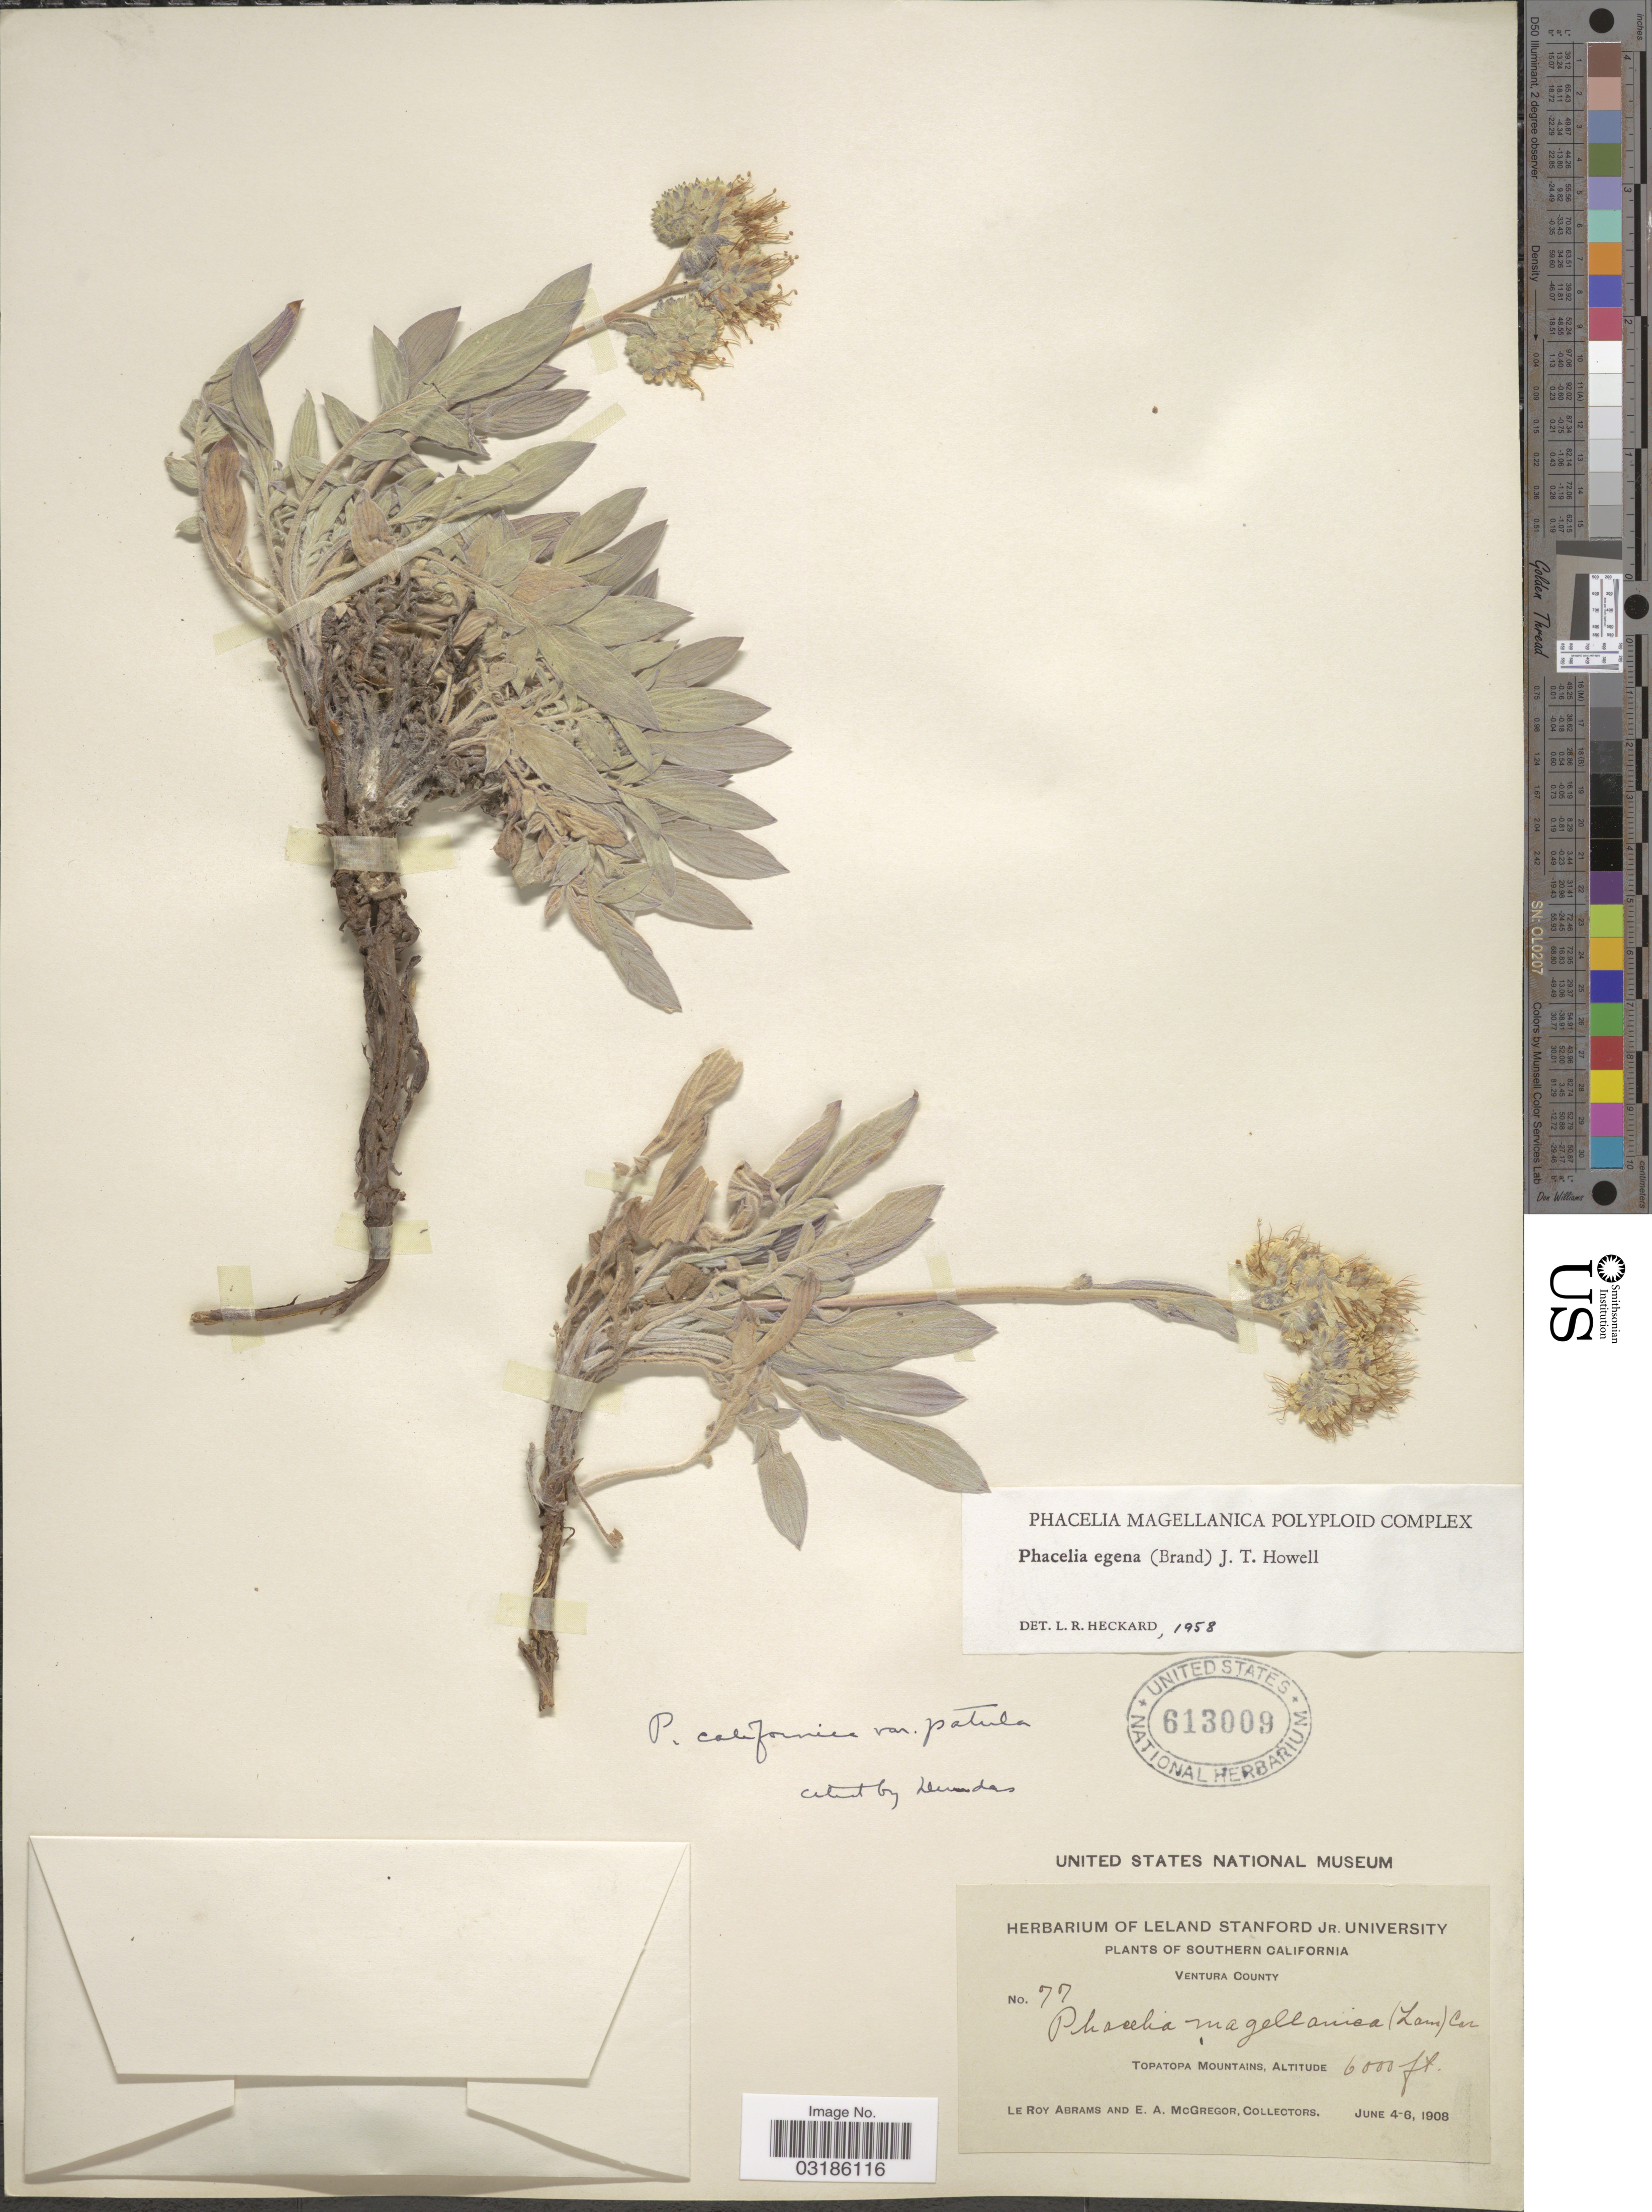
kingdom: Plantae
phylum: Tracheophyta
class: Magnoliopsida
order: Boraginales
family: Hydrophyllaceae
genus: Phacelia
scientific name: Phacelia egena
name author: (Brand) Howell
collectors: L. Abrams & E. A. McGregor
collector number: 77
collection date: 1908-06-04/1908-06-06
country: United States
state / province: California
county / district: Ventura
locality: Southern California. Ventura County. Topatopa Mountains.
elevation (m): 1829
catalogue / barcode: US 613009